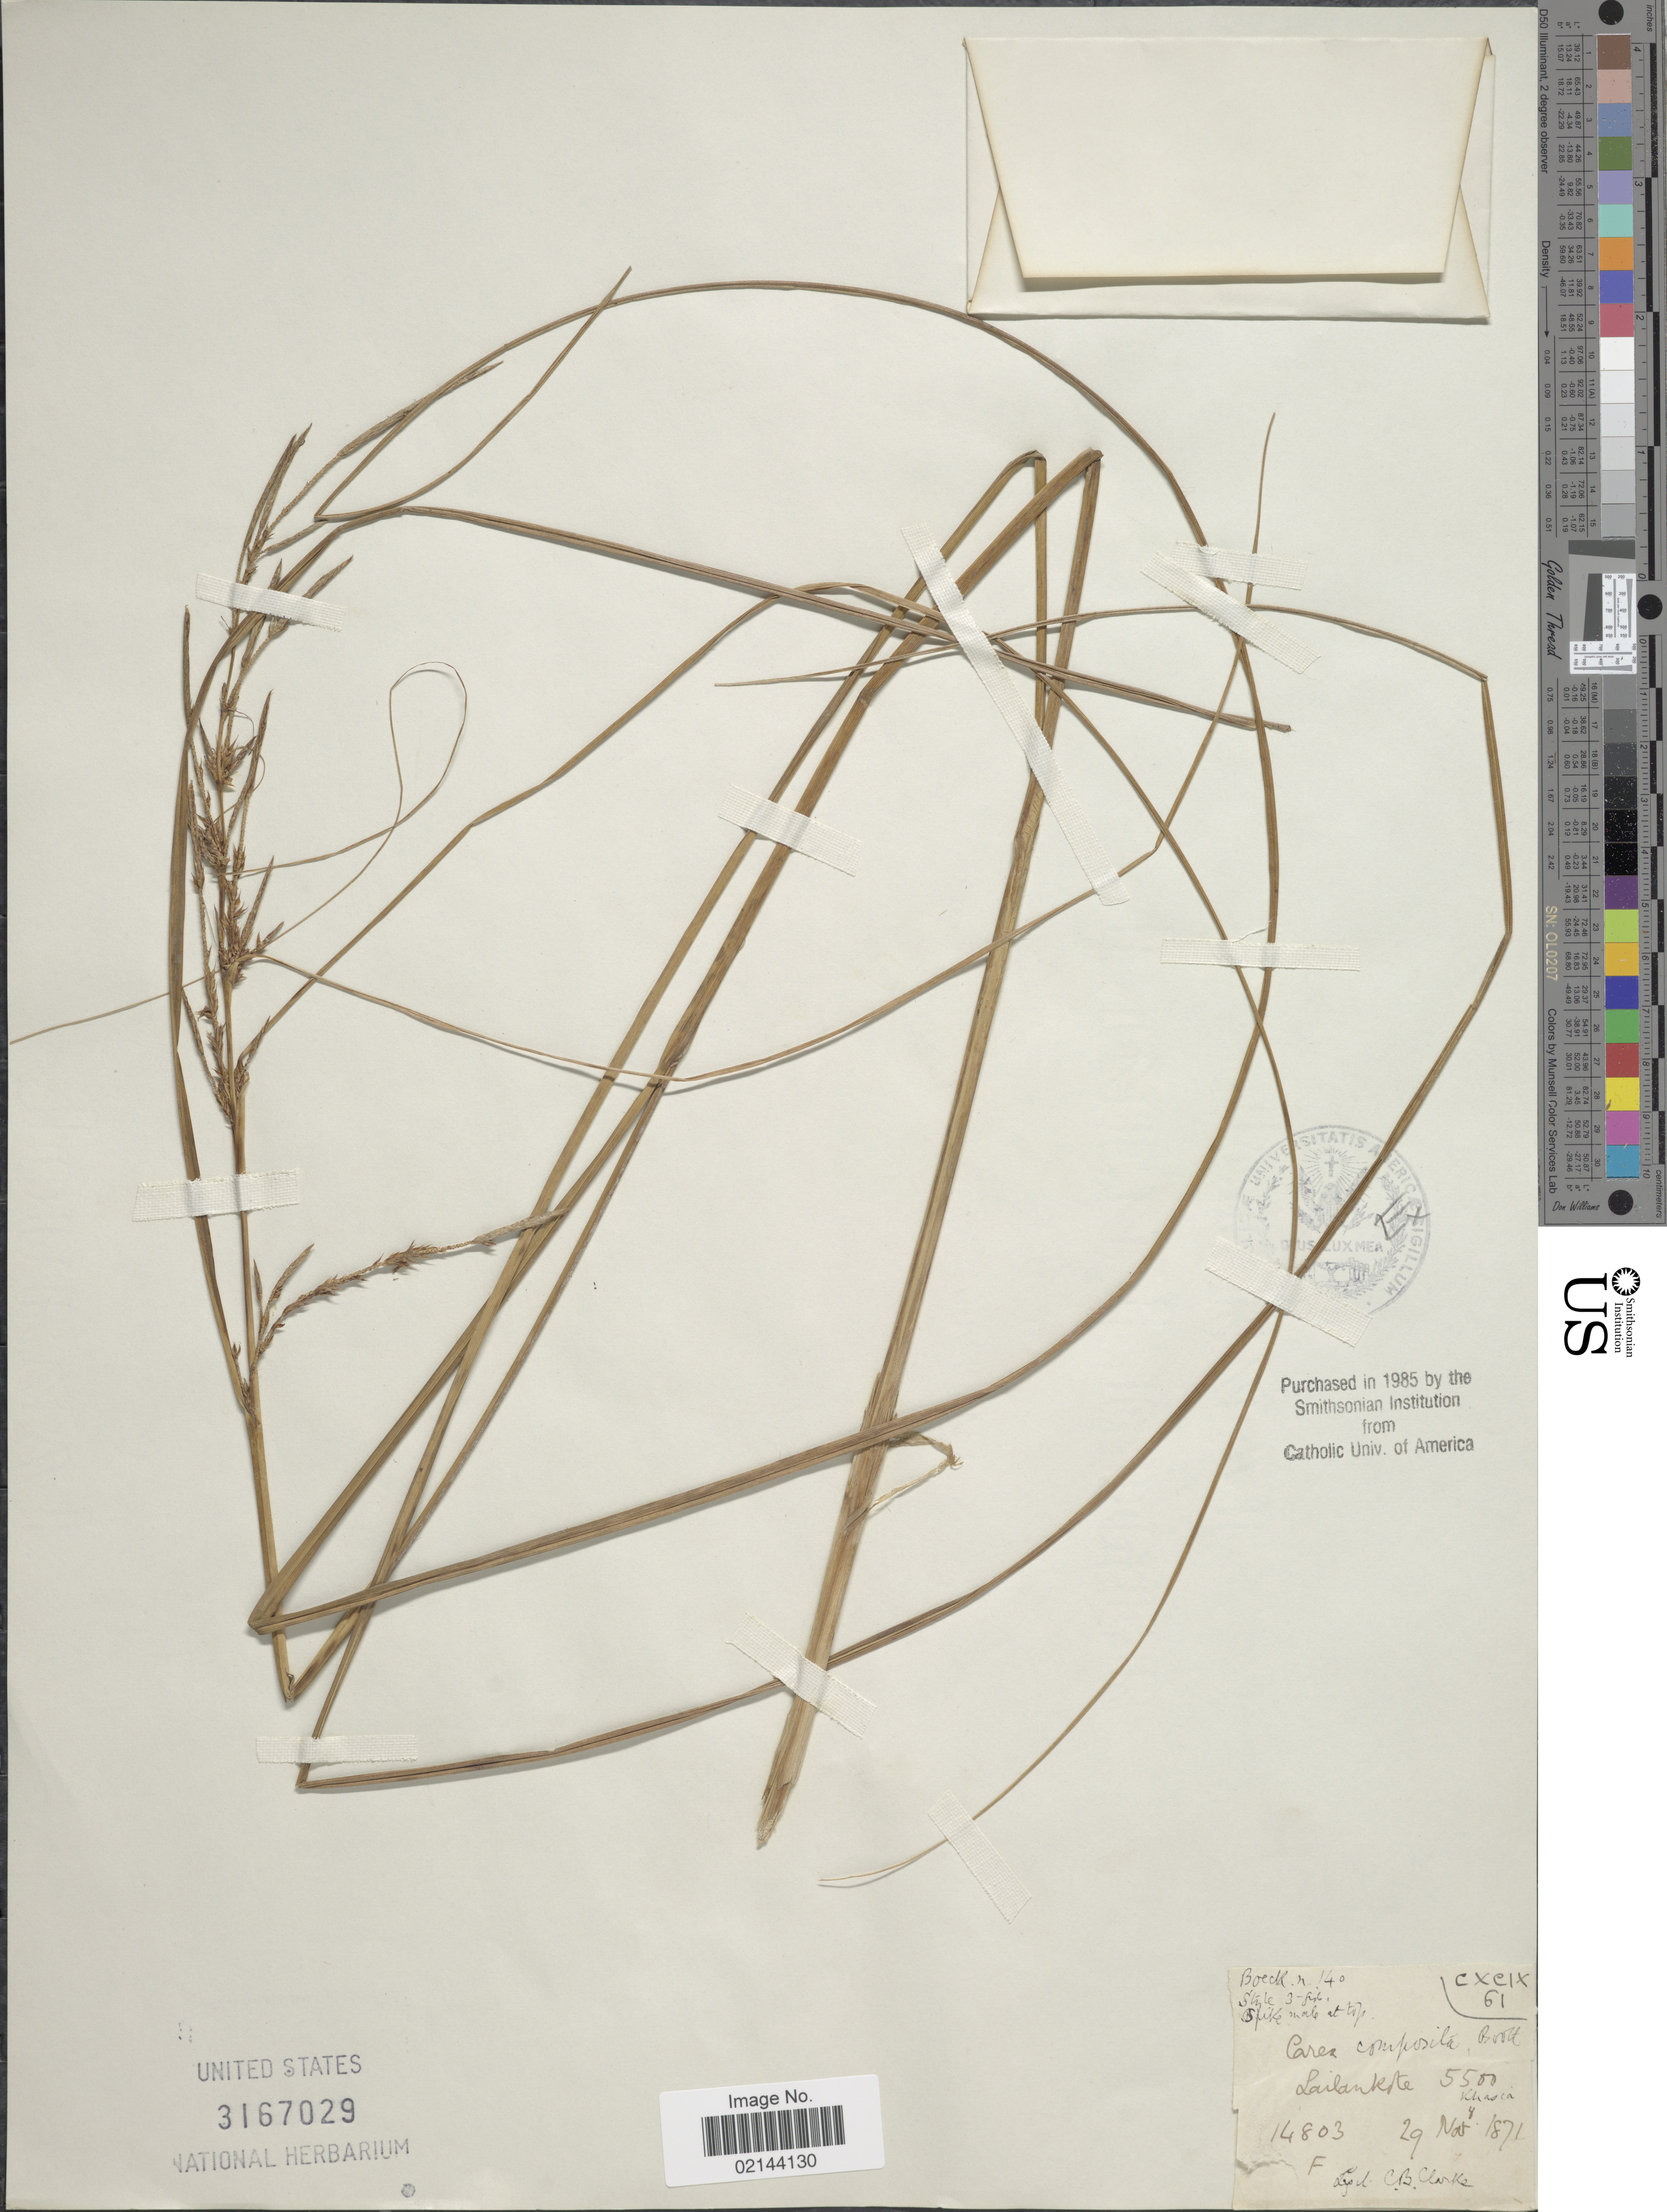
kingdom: Plantae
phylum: Tracheophyta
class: Liliopsida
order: Poales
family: Cyperaceae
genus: Carex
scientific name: Carex composita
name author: Boott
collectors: C. B. Clarke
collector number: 14803F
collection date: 1871-11-29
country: India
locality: Lailankote, Khasia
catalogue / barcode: US 3167029